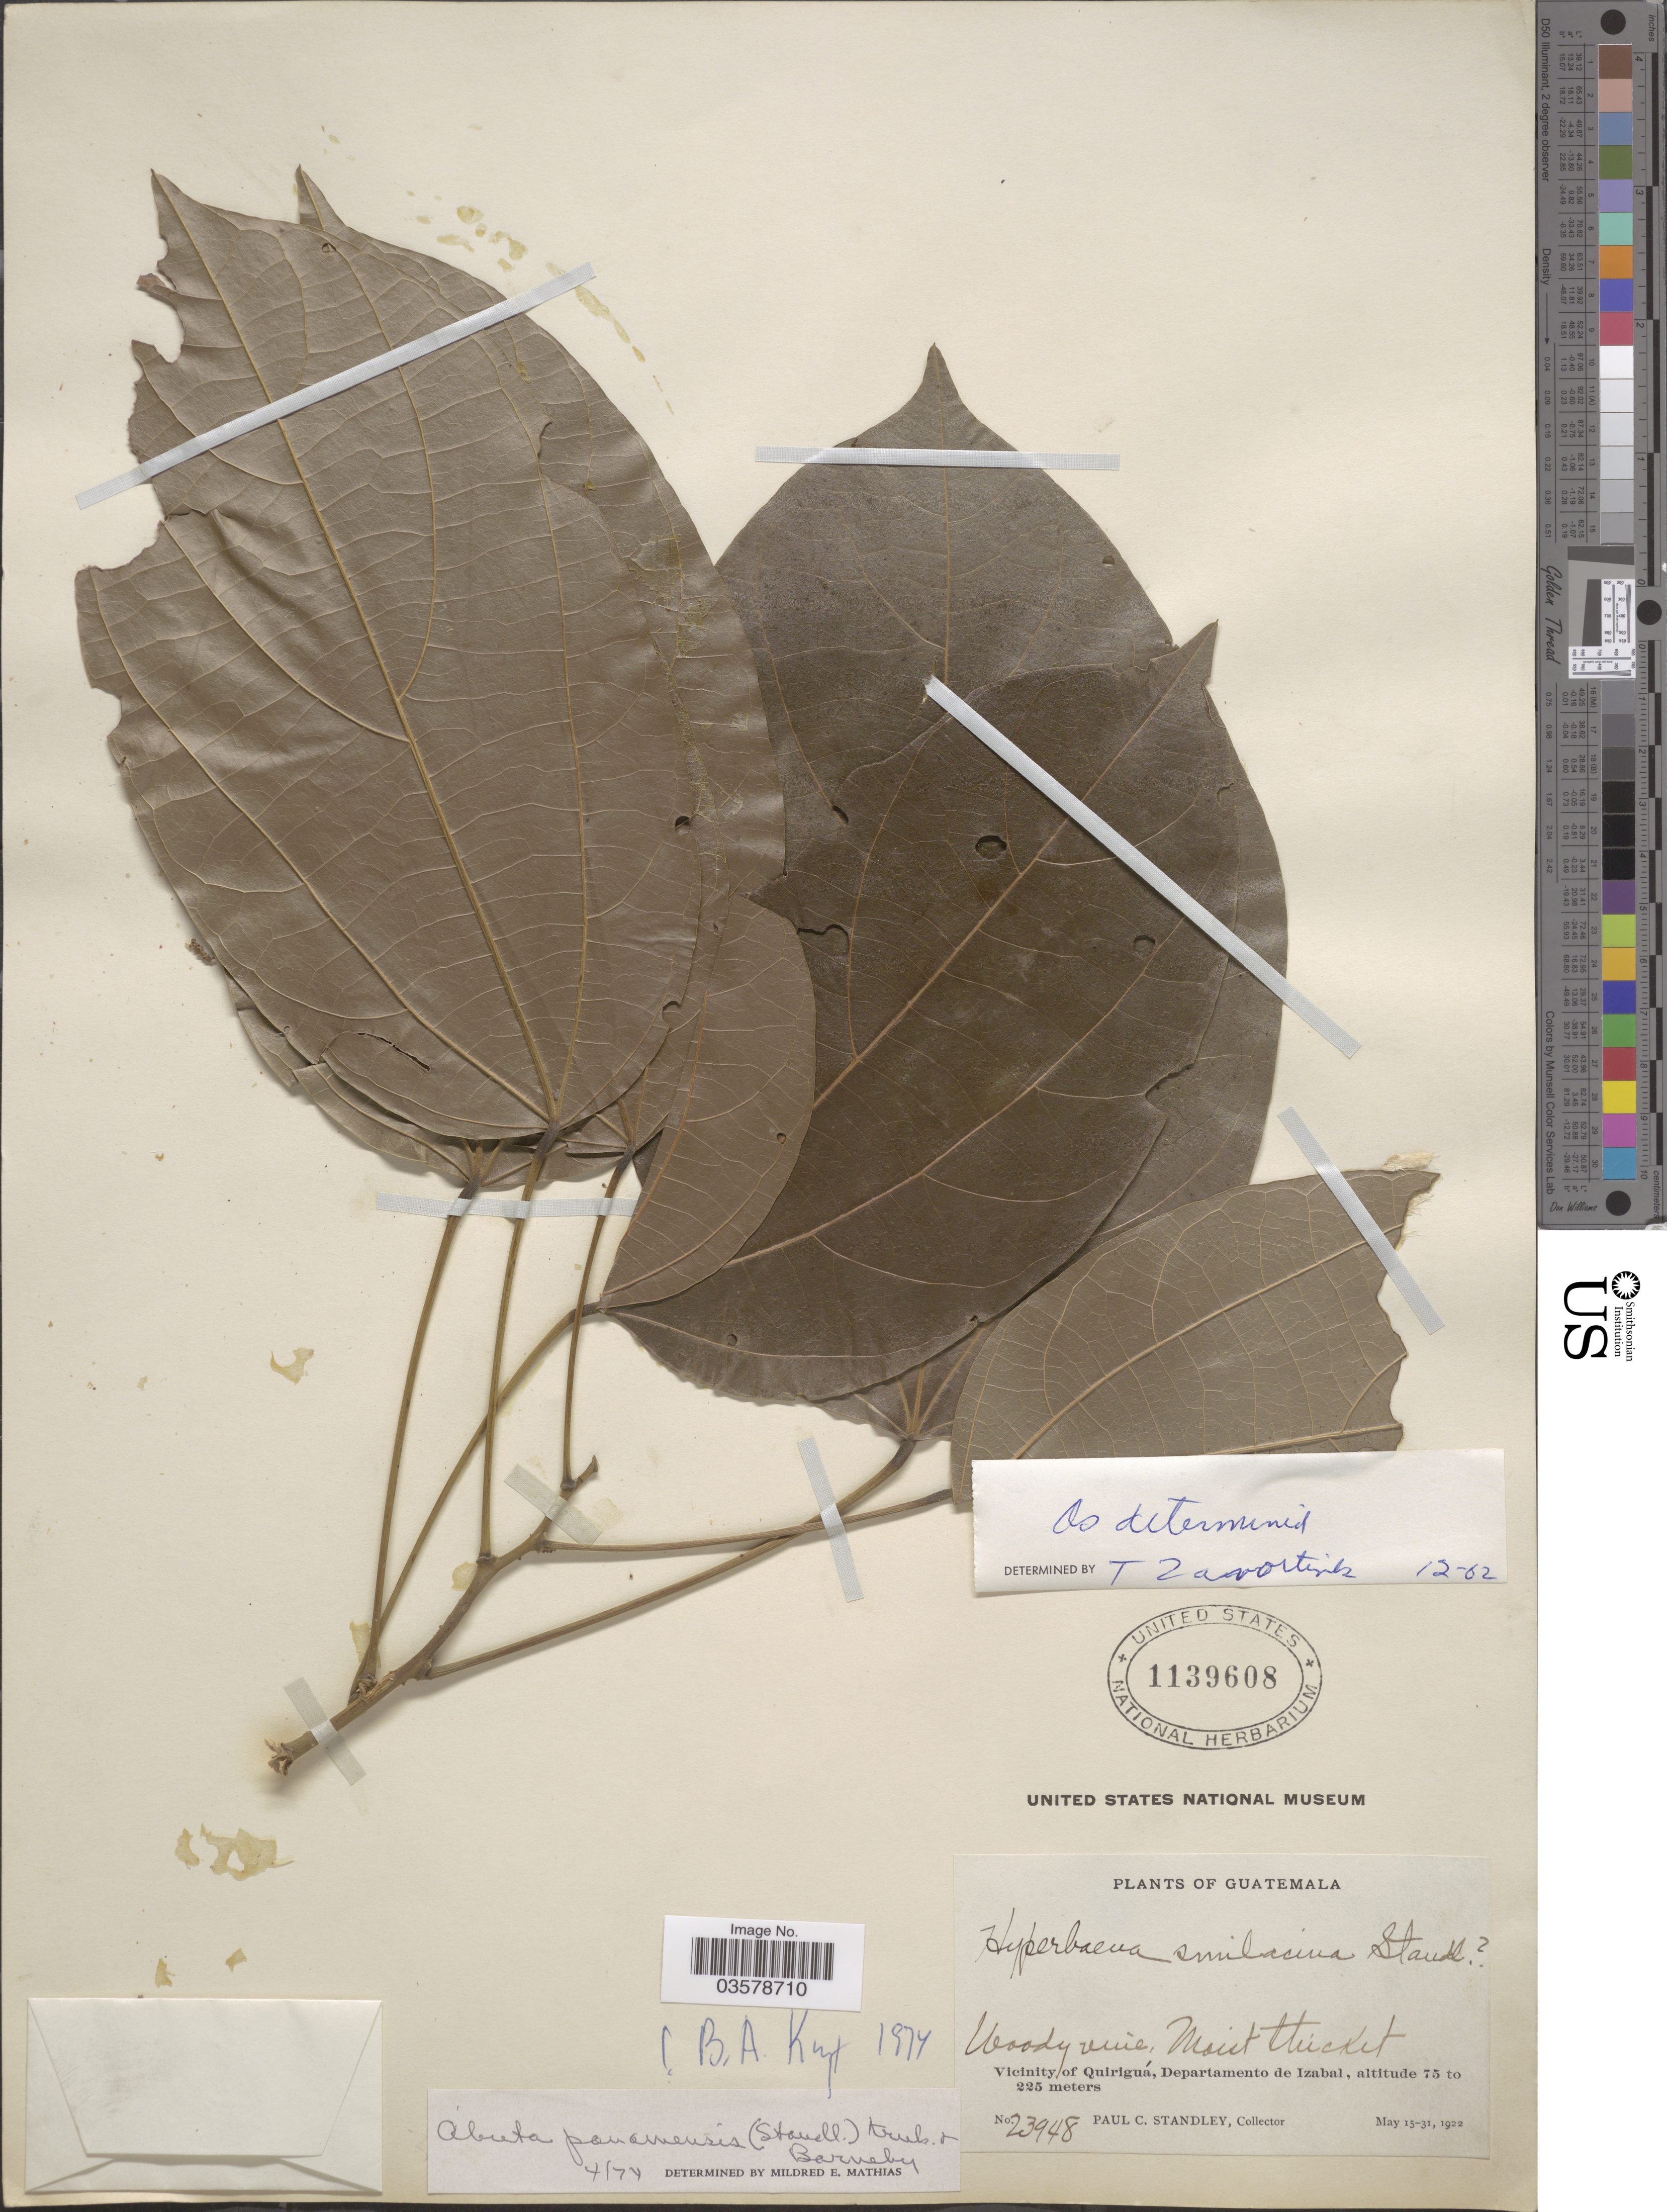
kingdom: Plantae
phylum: Tracheophyta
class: Magnoliopsida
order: Ranunculales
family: Menispermaceae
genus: Abuta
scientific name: Abuta panamensis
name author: (Standl.) Krukoff & Barneby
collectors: P. C. Standley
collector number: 23948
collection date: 1922-05-15/1922-05-31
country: Guatemala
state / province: Izabal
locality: Vicinity of Quiriguá, Departamento de Izabal.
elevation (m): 75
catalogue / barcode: US 1139608